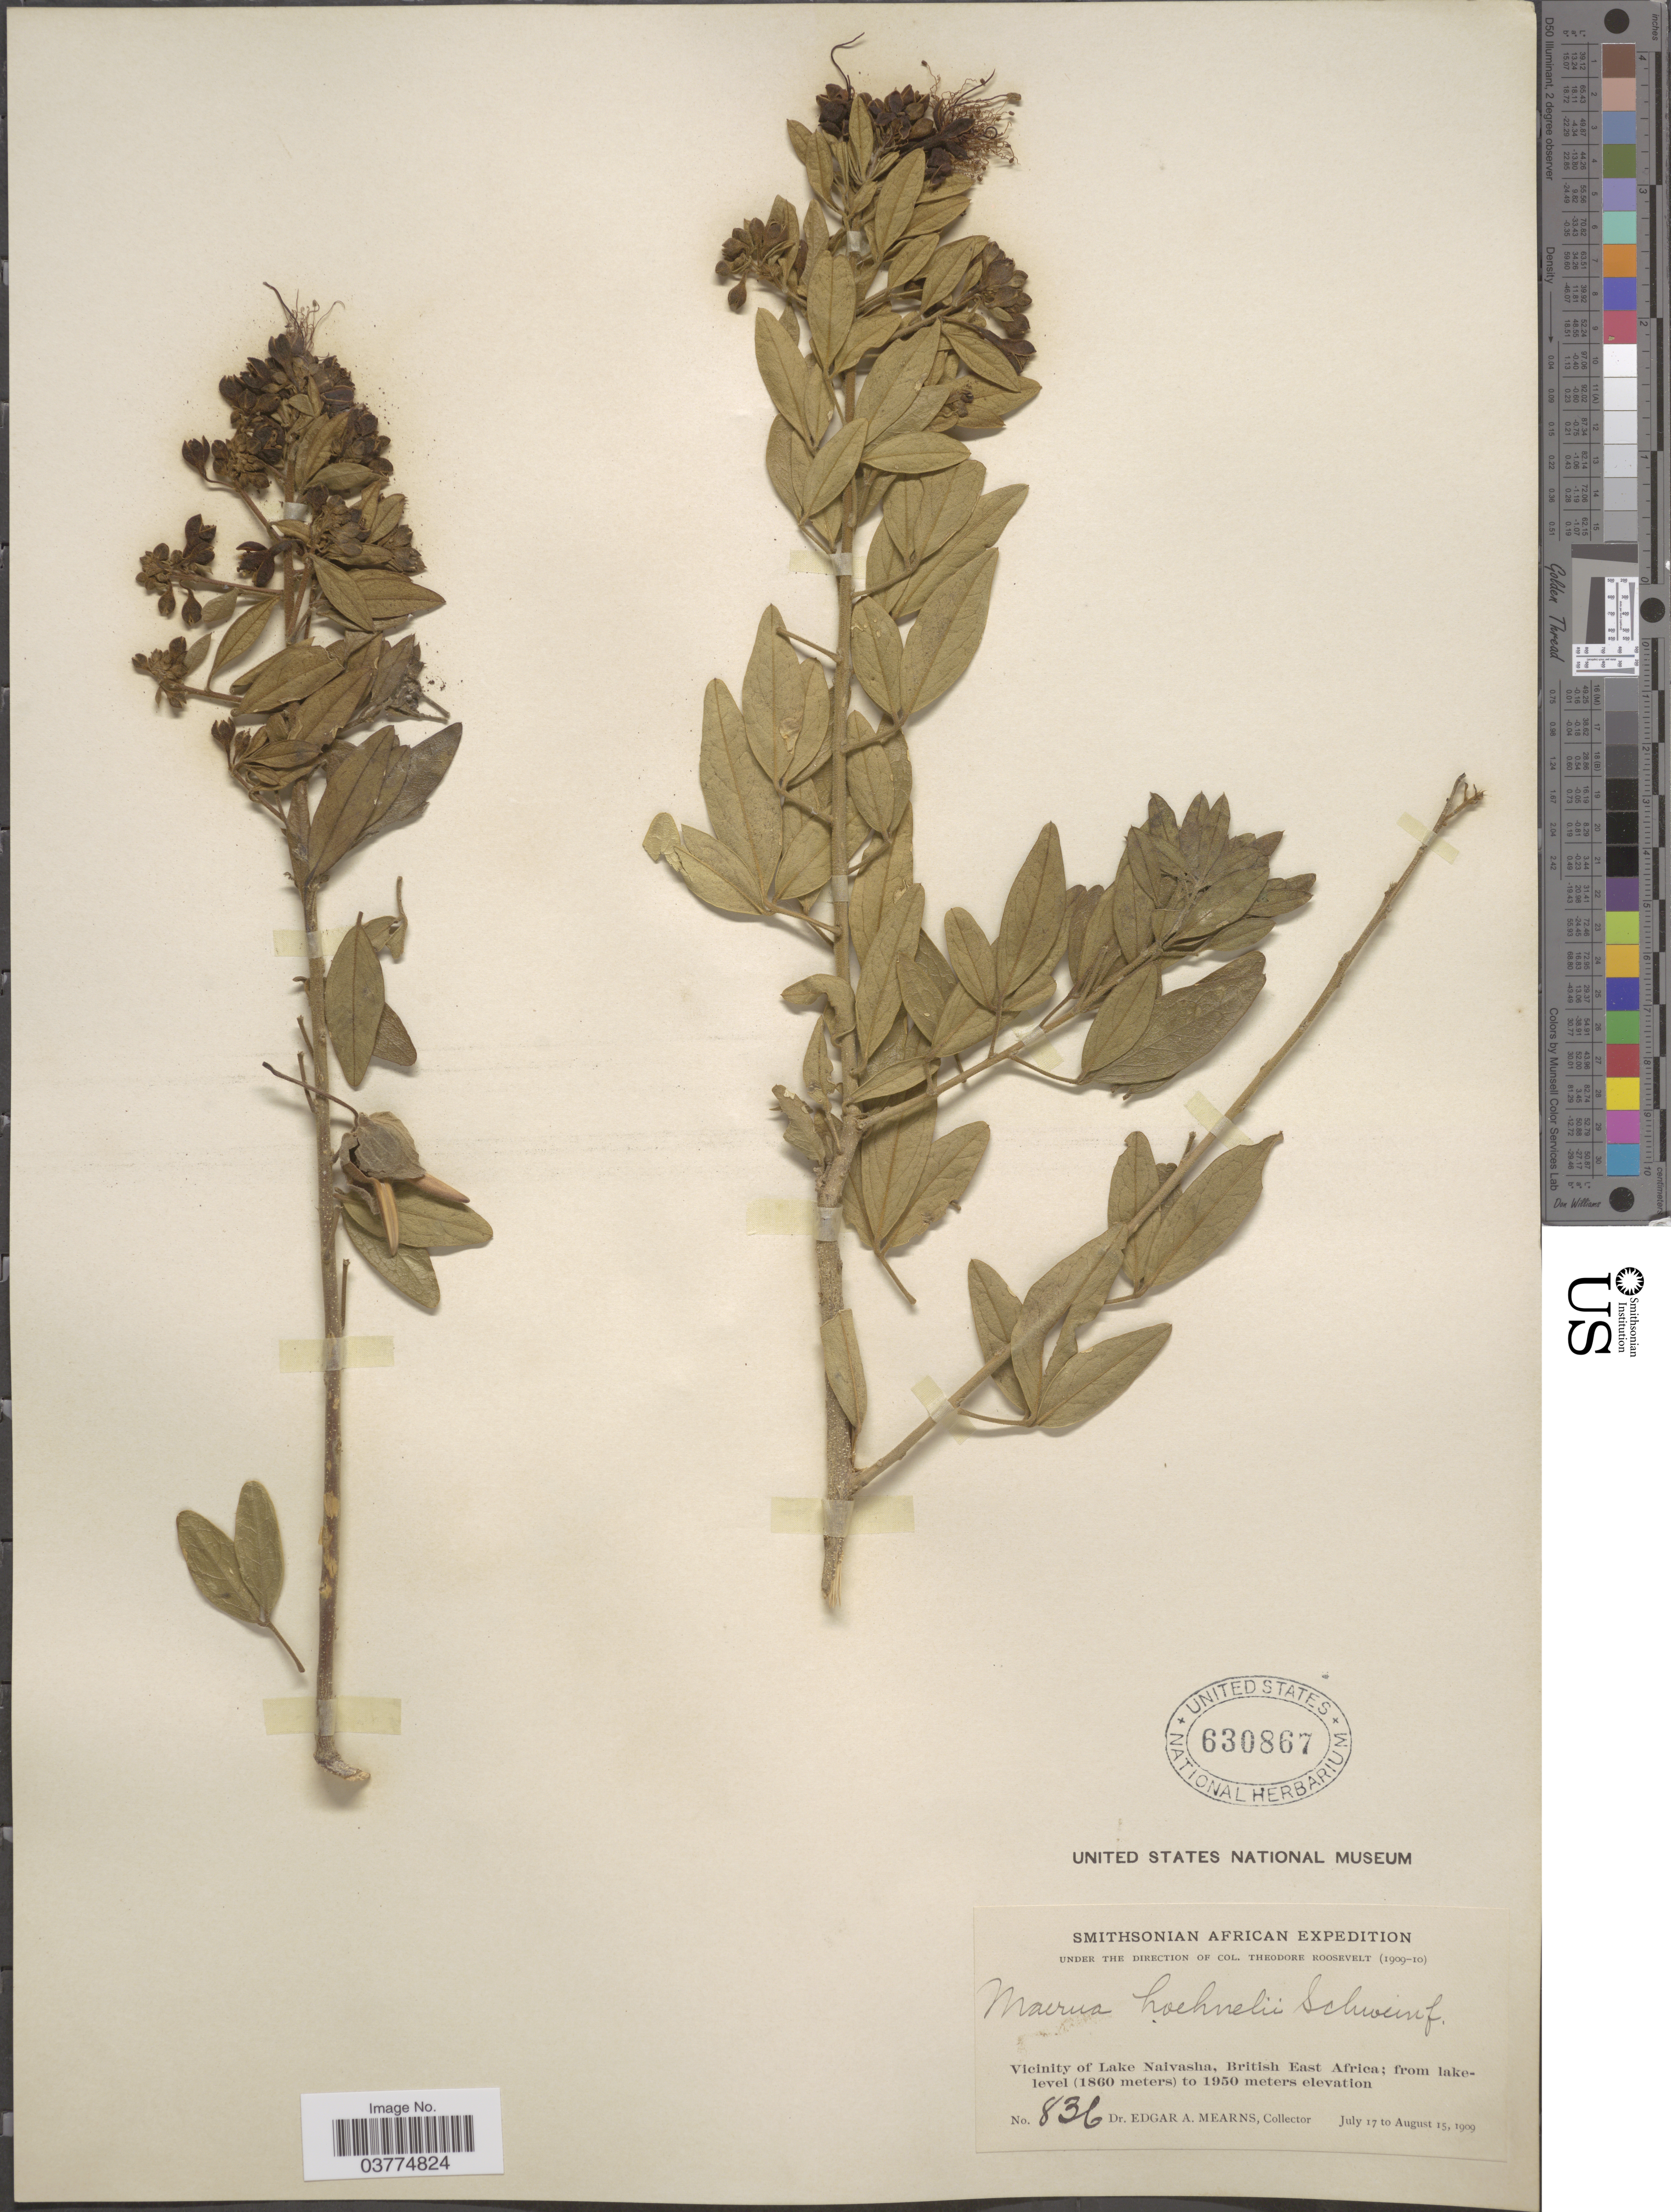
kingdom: Plantae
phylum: Tracheophyta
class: Magnoliopsida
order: Brassicales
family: Capparaceae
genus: Maerua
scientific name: Maerua hoehnelii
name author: Schweinf.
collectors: E. A. Mearns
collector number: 836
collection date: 1909-07-17/1909-08-15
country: Kenya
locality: Vicinity of Lake Naivasha, British East Africa.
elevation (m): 1860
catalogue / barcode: US 630867